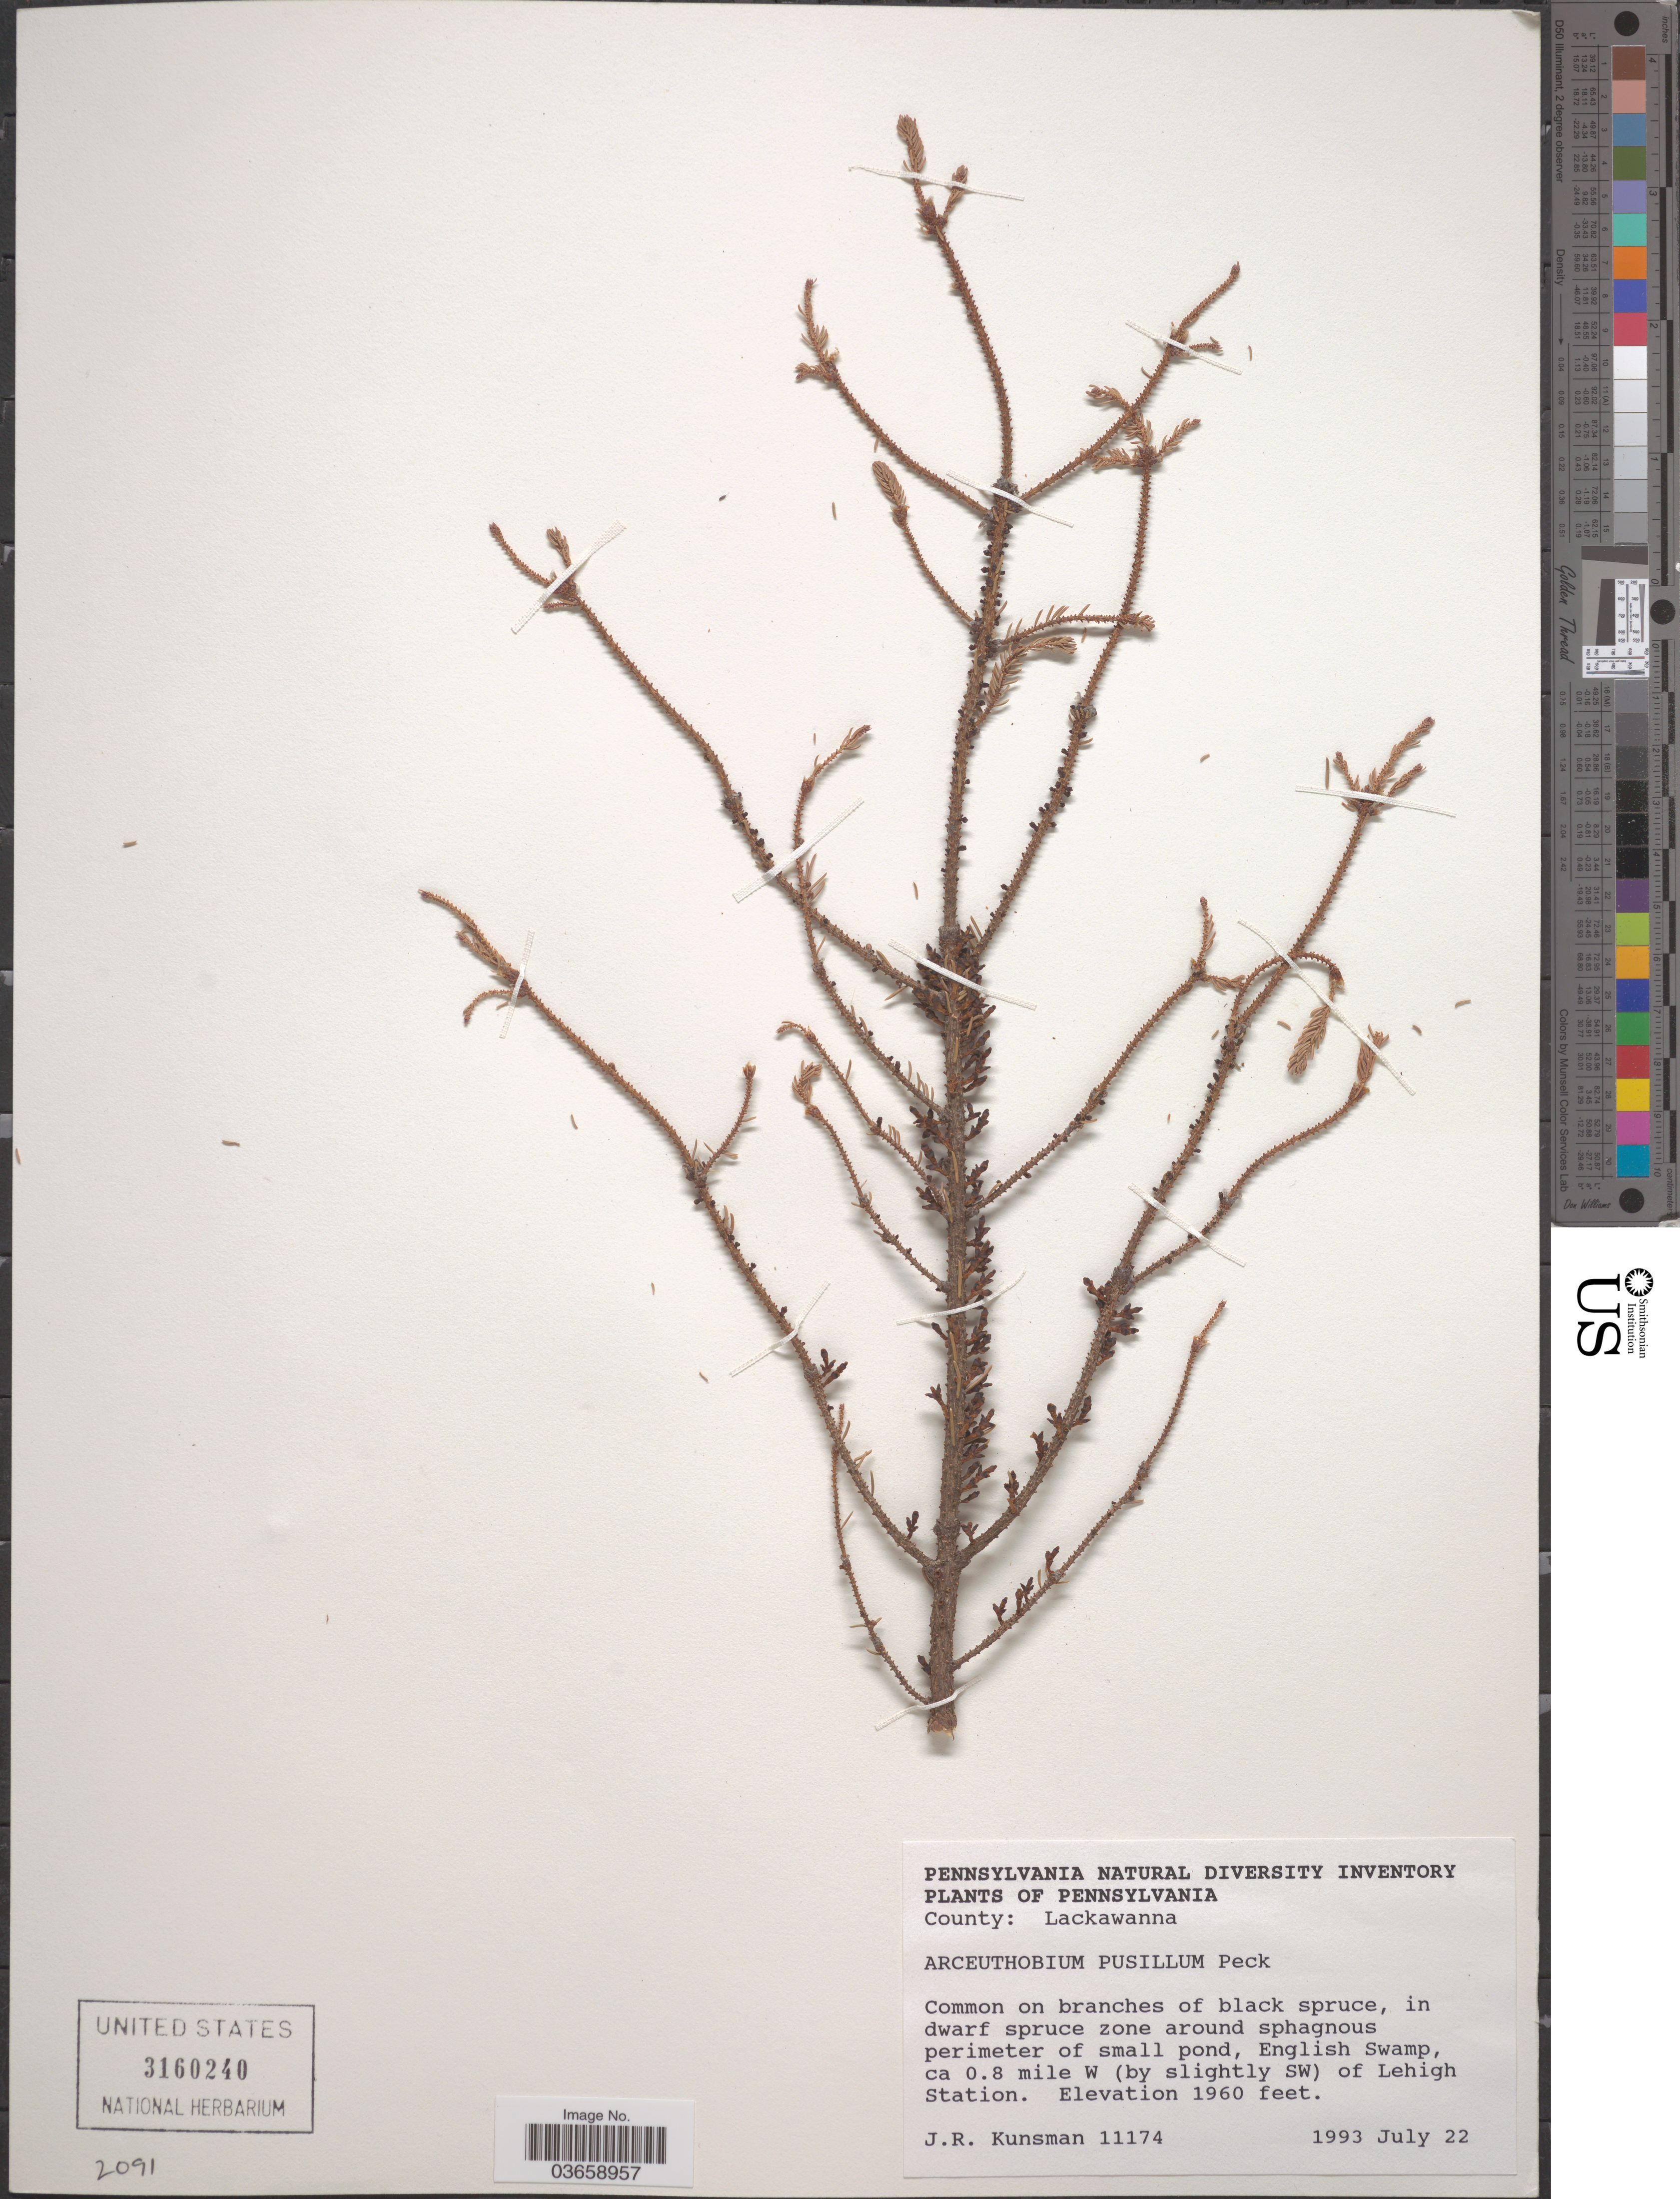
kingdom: Plantae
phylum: Tracheophyta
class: Magnoliopsida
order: Santalales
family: Viscaceae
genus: Arceuthobium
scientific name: Arceuthobium pusillum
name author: Peck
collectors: J. Kunsman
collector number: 11174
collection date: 1993-07-22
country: United States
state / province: Pennsylvania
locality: County: Lackawanna. English Swamp, ca 0.8 mile W (by slightly SW) of Lehigh Station.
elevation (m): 597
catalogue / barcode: US 3160240